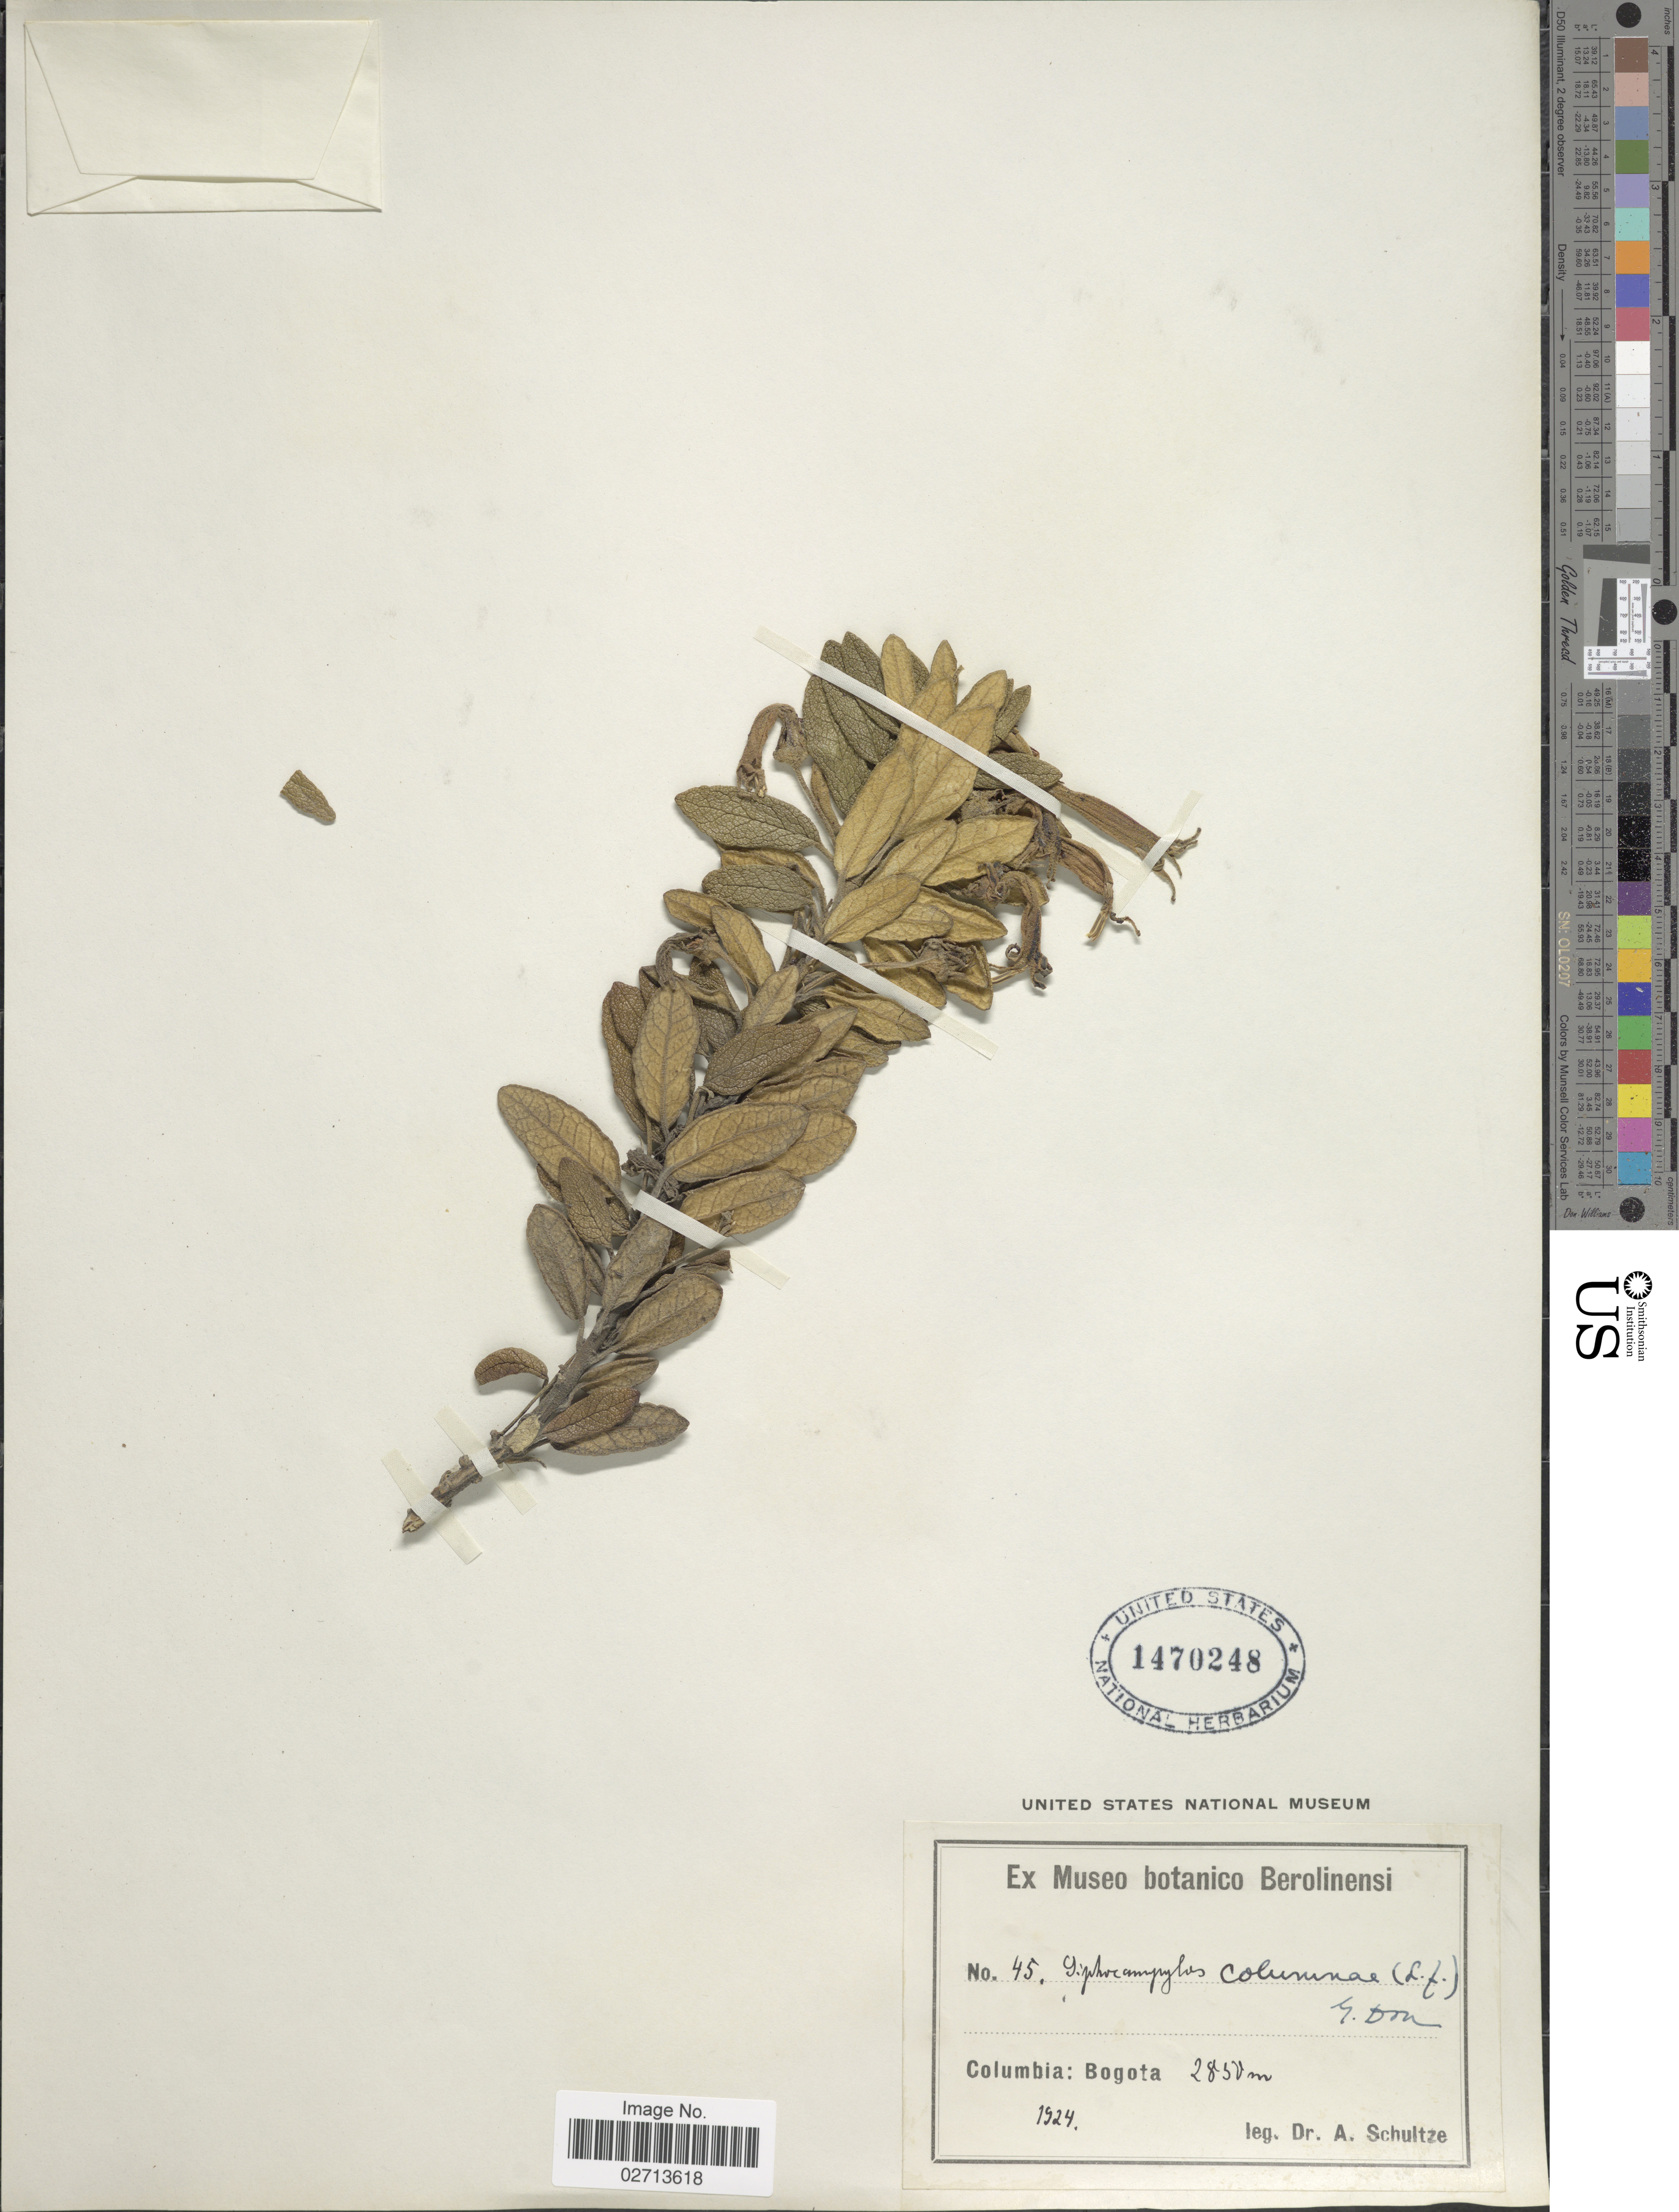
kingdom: Plantae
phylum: Tracheophyta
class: Magnoliopsida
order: Asterales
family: Campanulaceae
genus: Siphocampylus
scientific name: Siphocampylus columnae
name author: (L. f.) G. Don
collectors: A. Schultze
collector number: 45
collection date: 1924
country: Colombia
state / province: Bogota D.C.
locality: Columbia: Bogota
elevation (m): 2850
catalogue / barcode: US 1470248